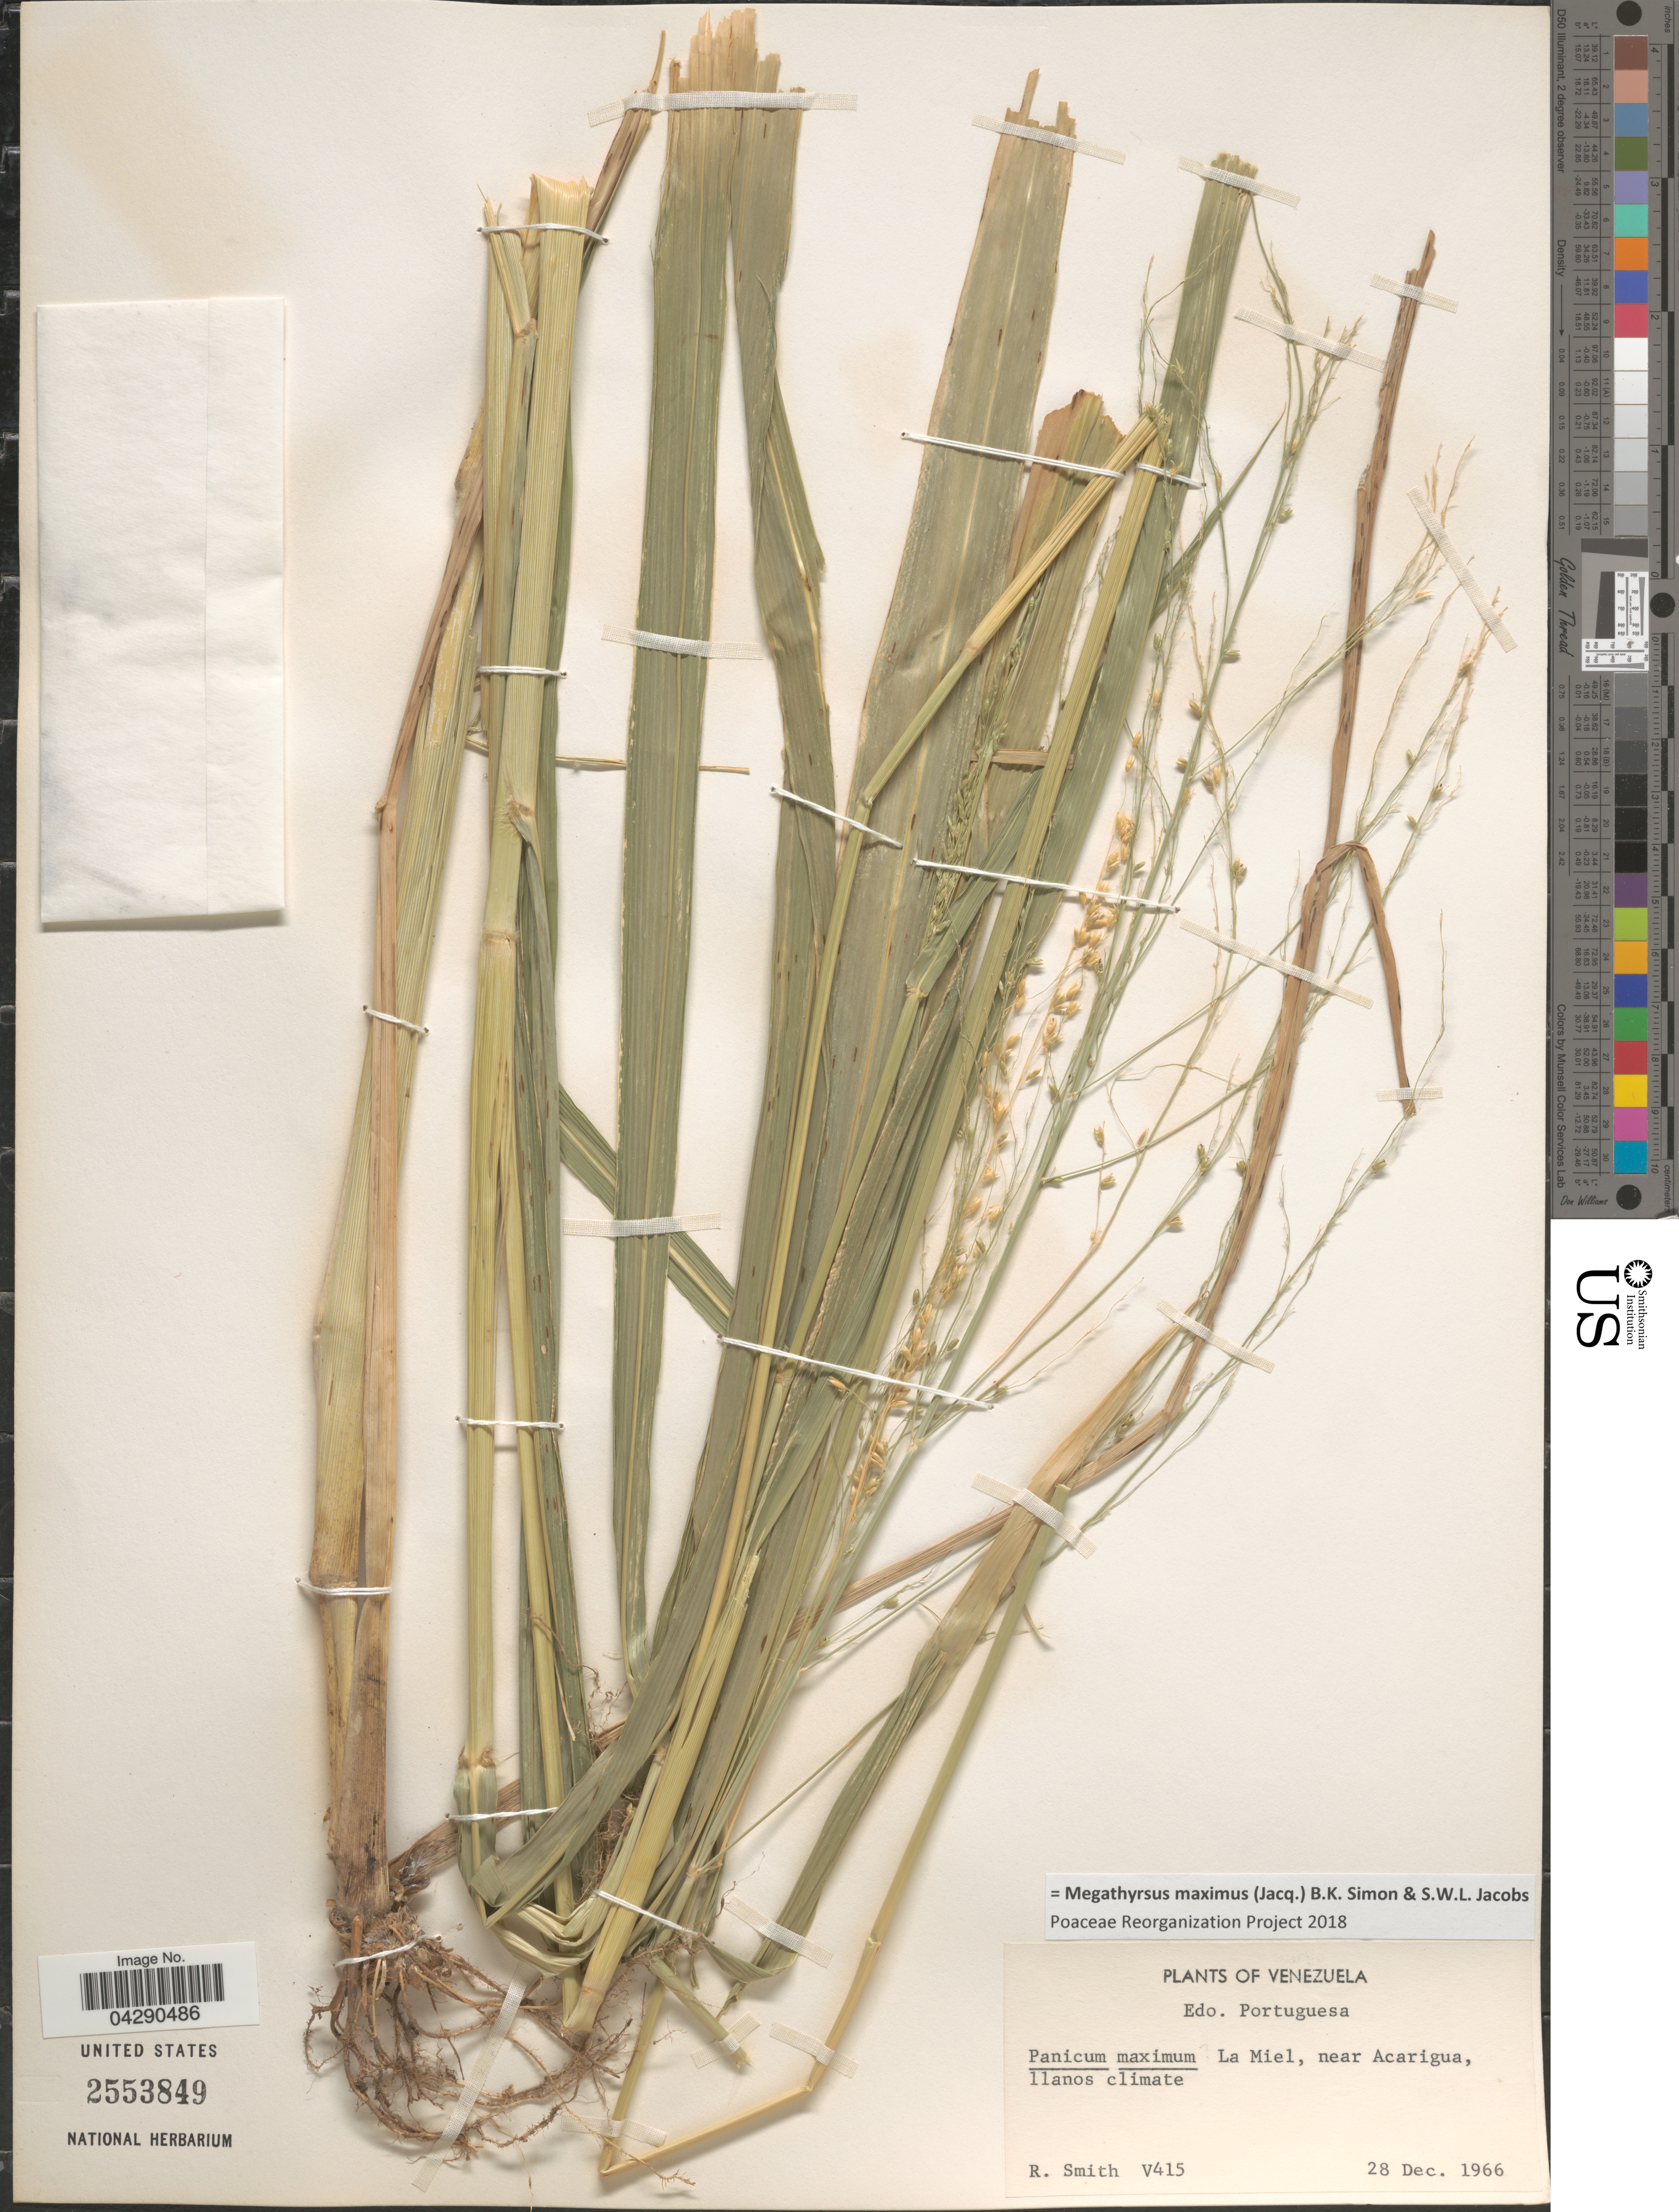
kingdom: Plantae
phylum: Tracheophyta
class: Liliopsida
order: Poales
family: Poaceae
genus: Megathyrsus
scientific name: Megathyrsus maximus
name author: (Jacq.) B.K. Simon & S.W.L. Jacobs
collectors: R. Smith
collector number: V415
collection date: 1966-12-28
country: Venezuela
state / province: Portuguesa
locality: La Miel, near Acarigua, llanos climate.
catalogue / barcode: US 2553849